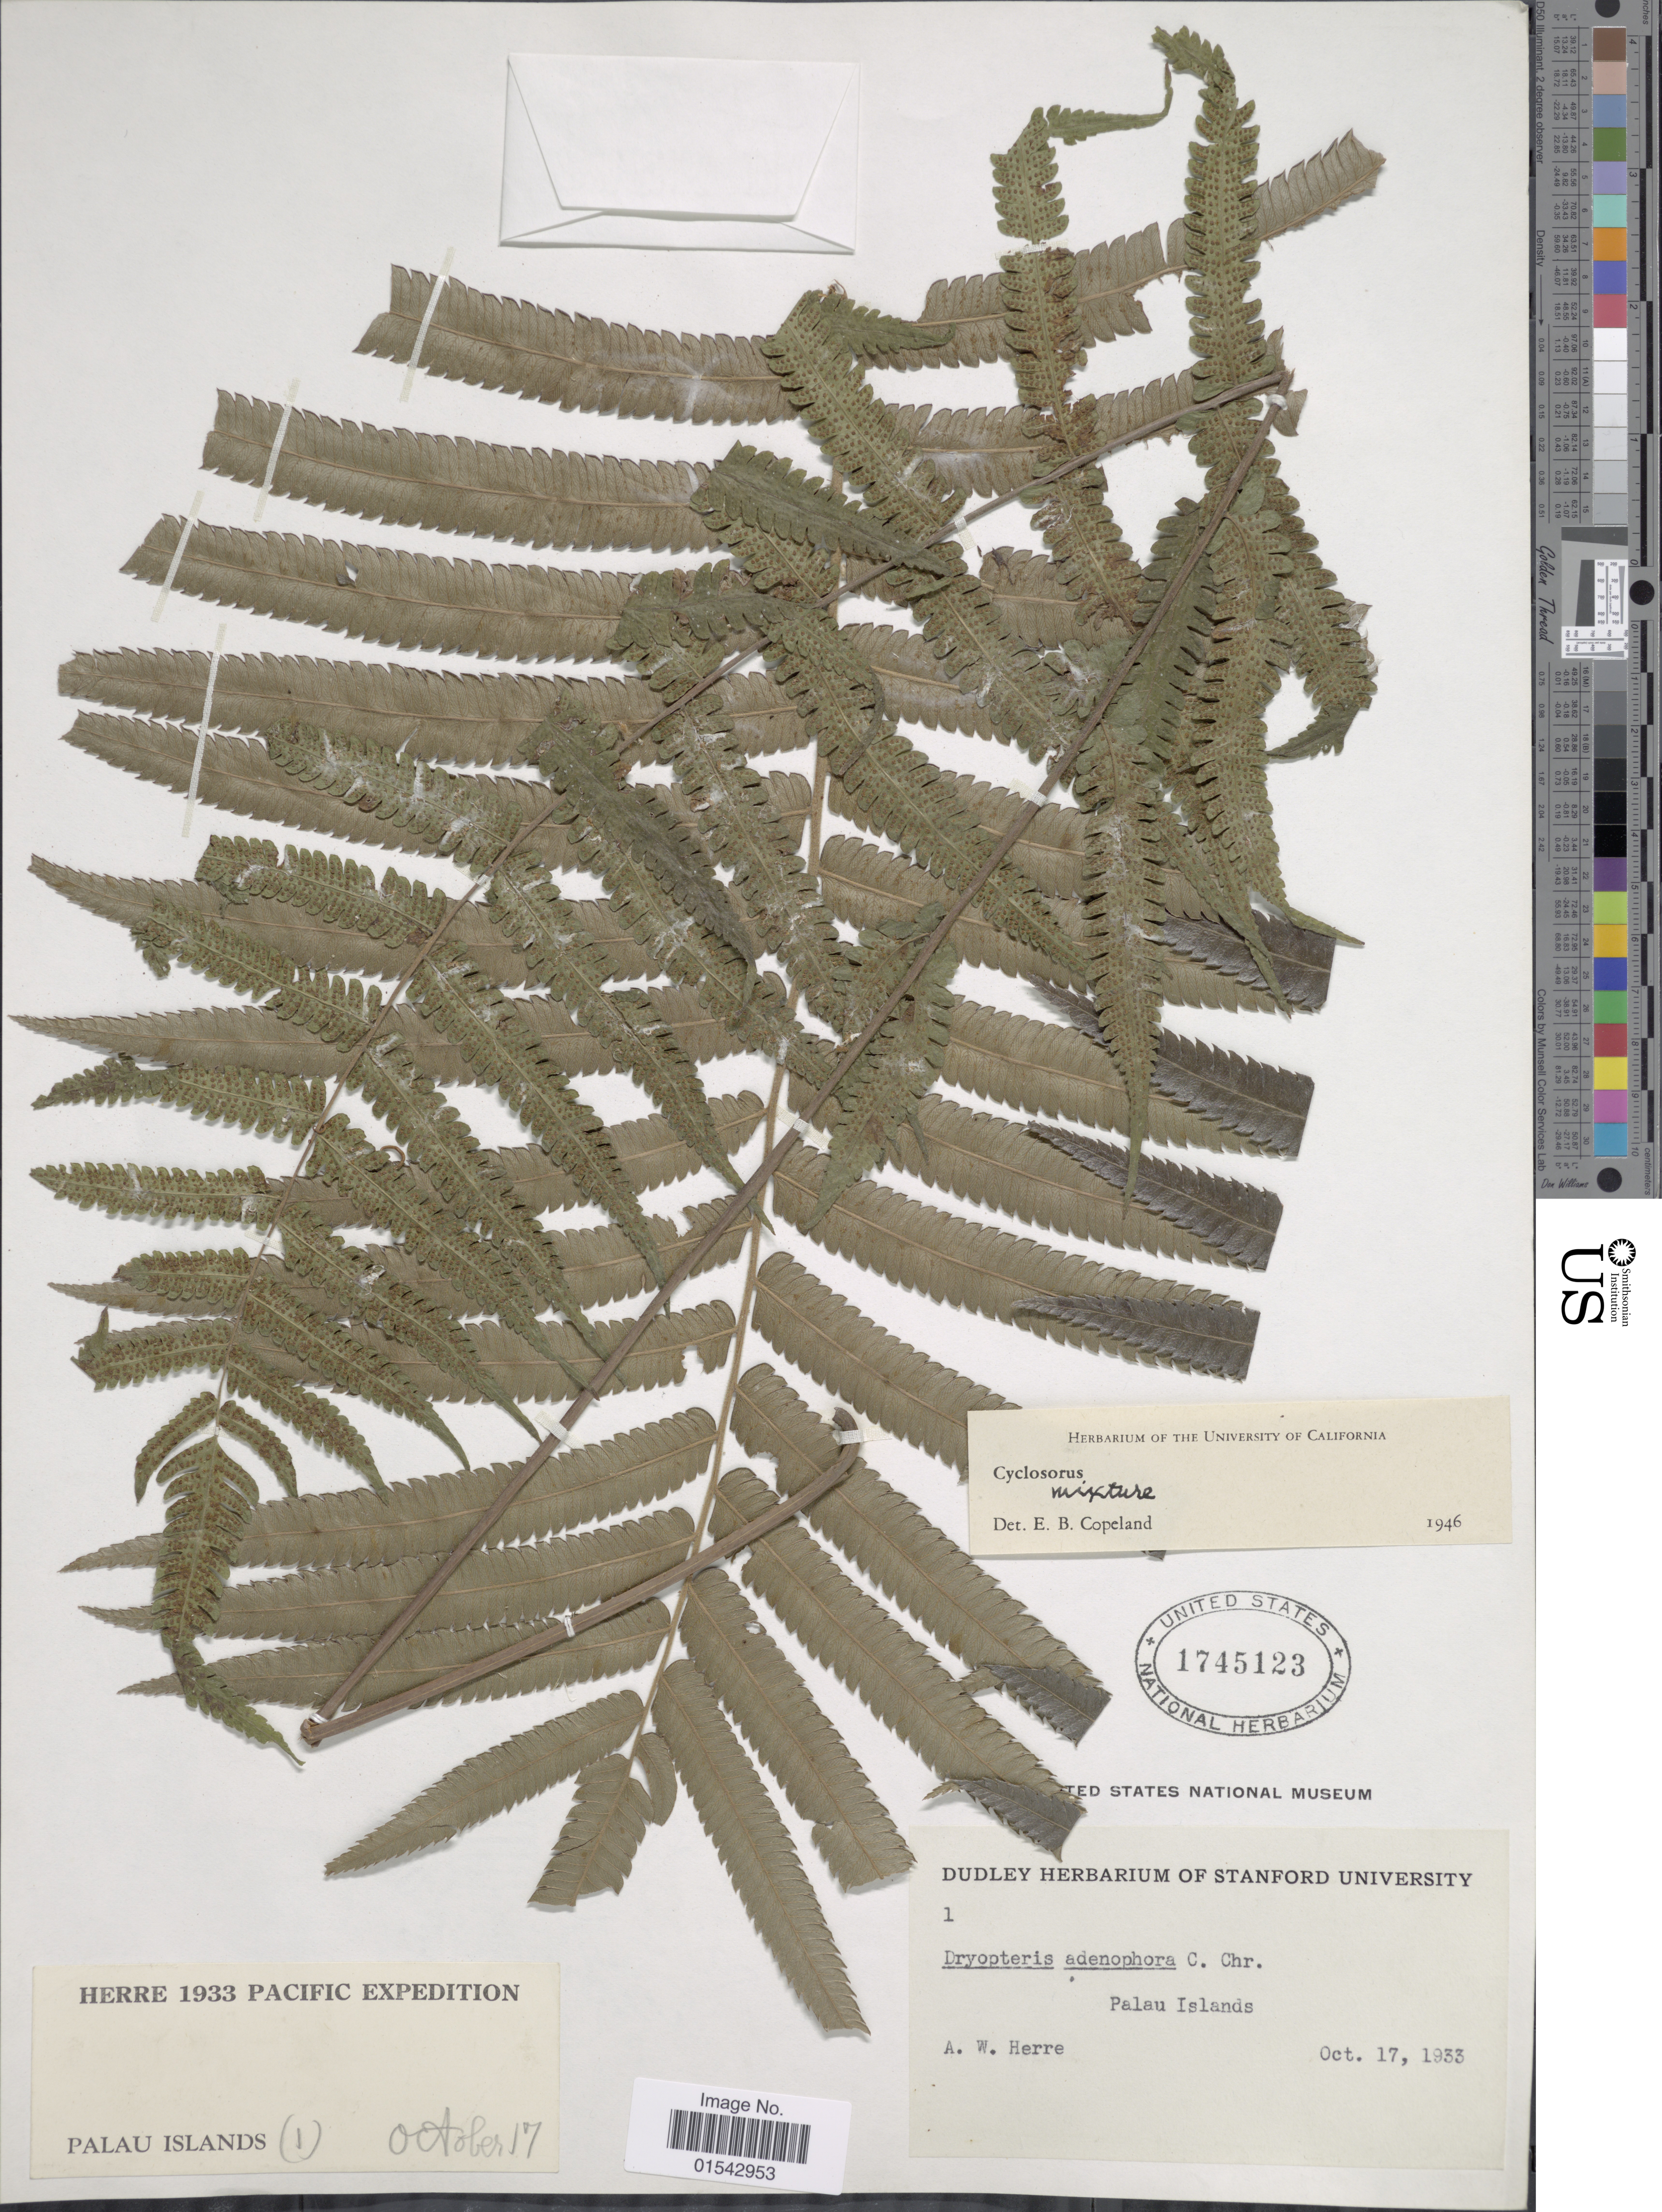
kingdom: Plantae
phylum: Tracheophyta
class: Polypodiopsida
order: Polypodiales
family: Thelypteridaceae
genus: Cyclosorus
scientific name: Cyclosorus sp.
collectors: A. W. Herre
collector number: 1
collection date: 1933-10-17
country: Palau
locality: Palau Islands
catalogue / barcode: US 1745123